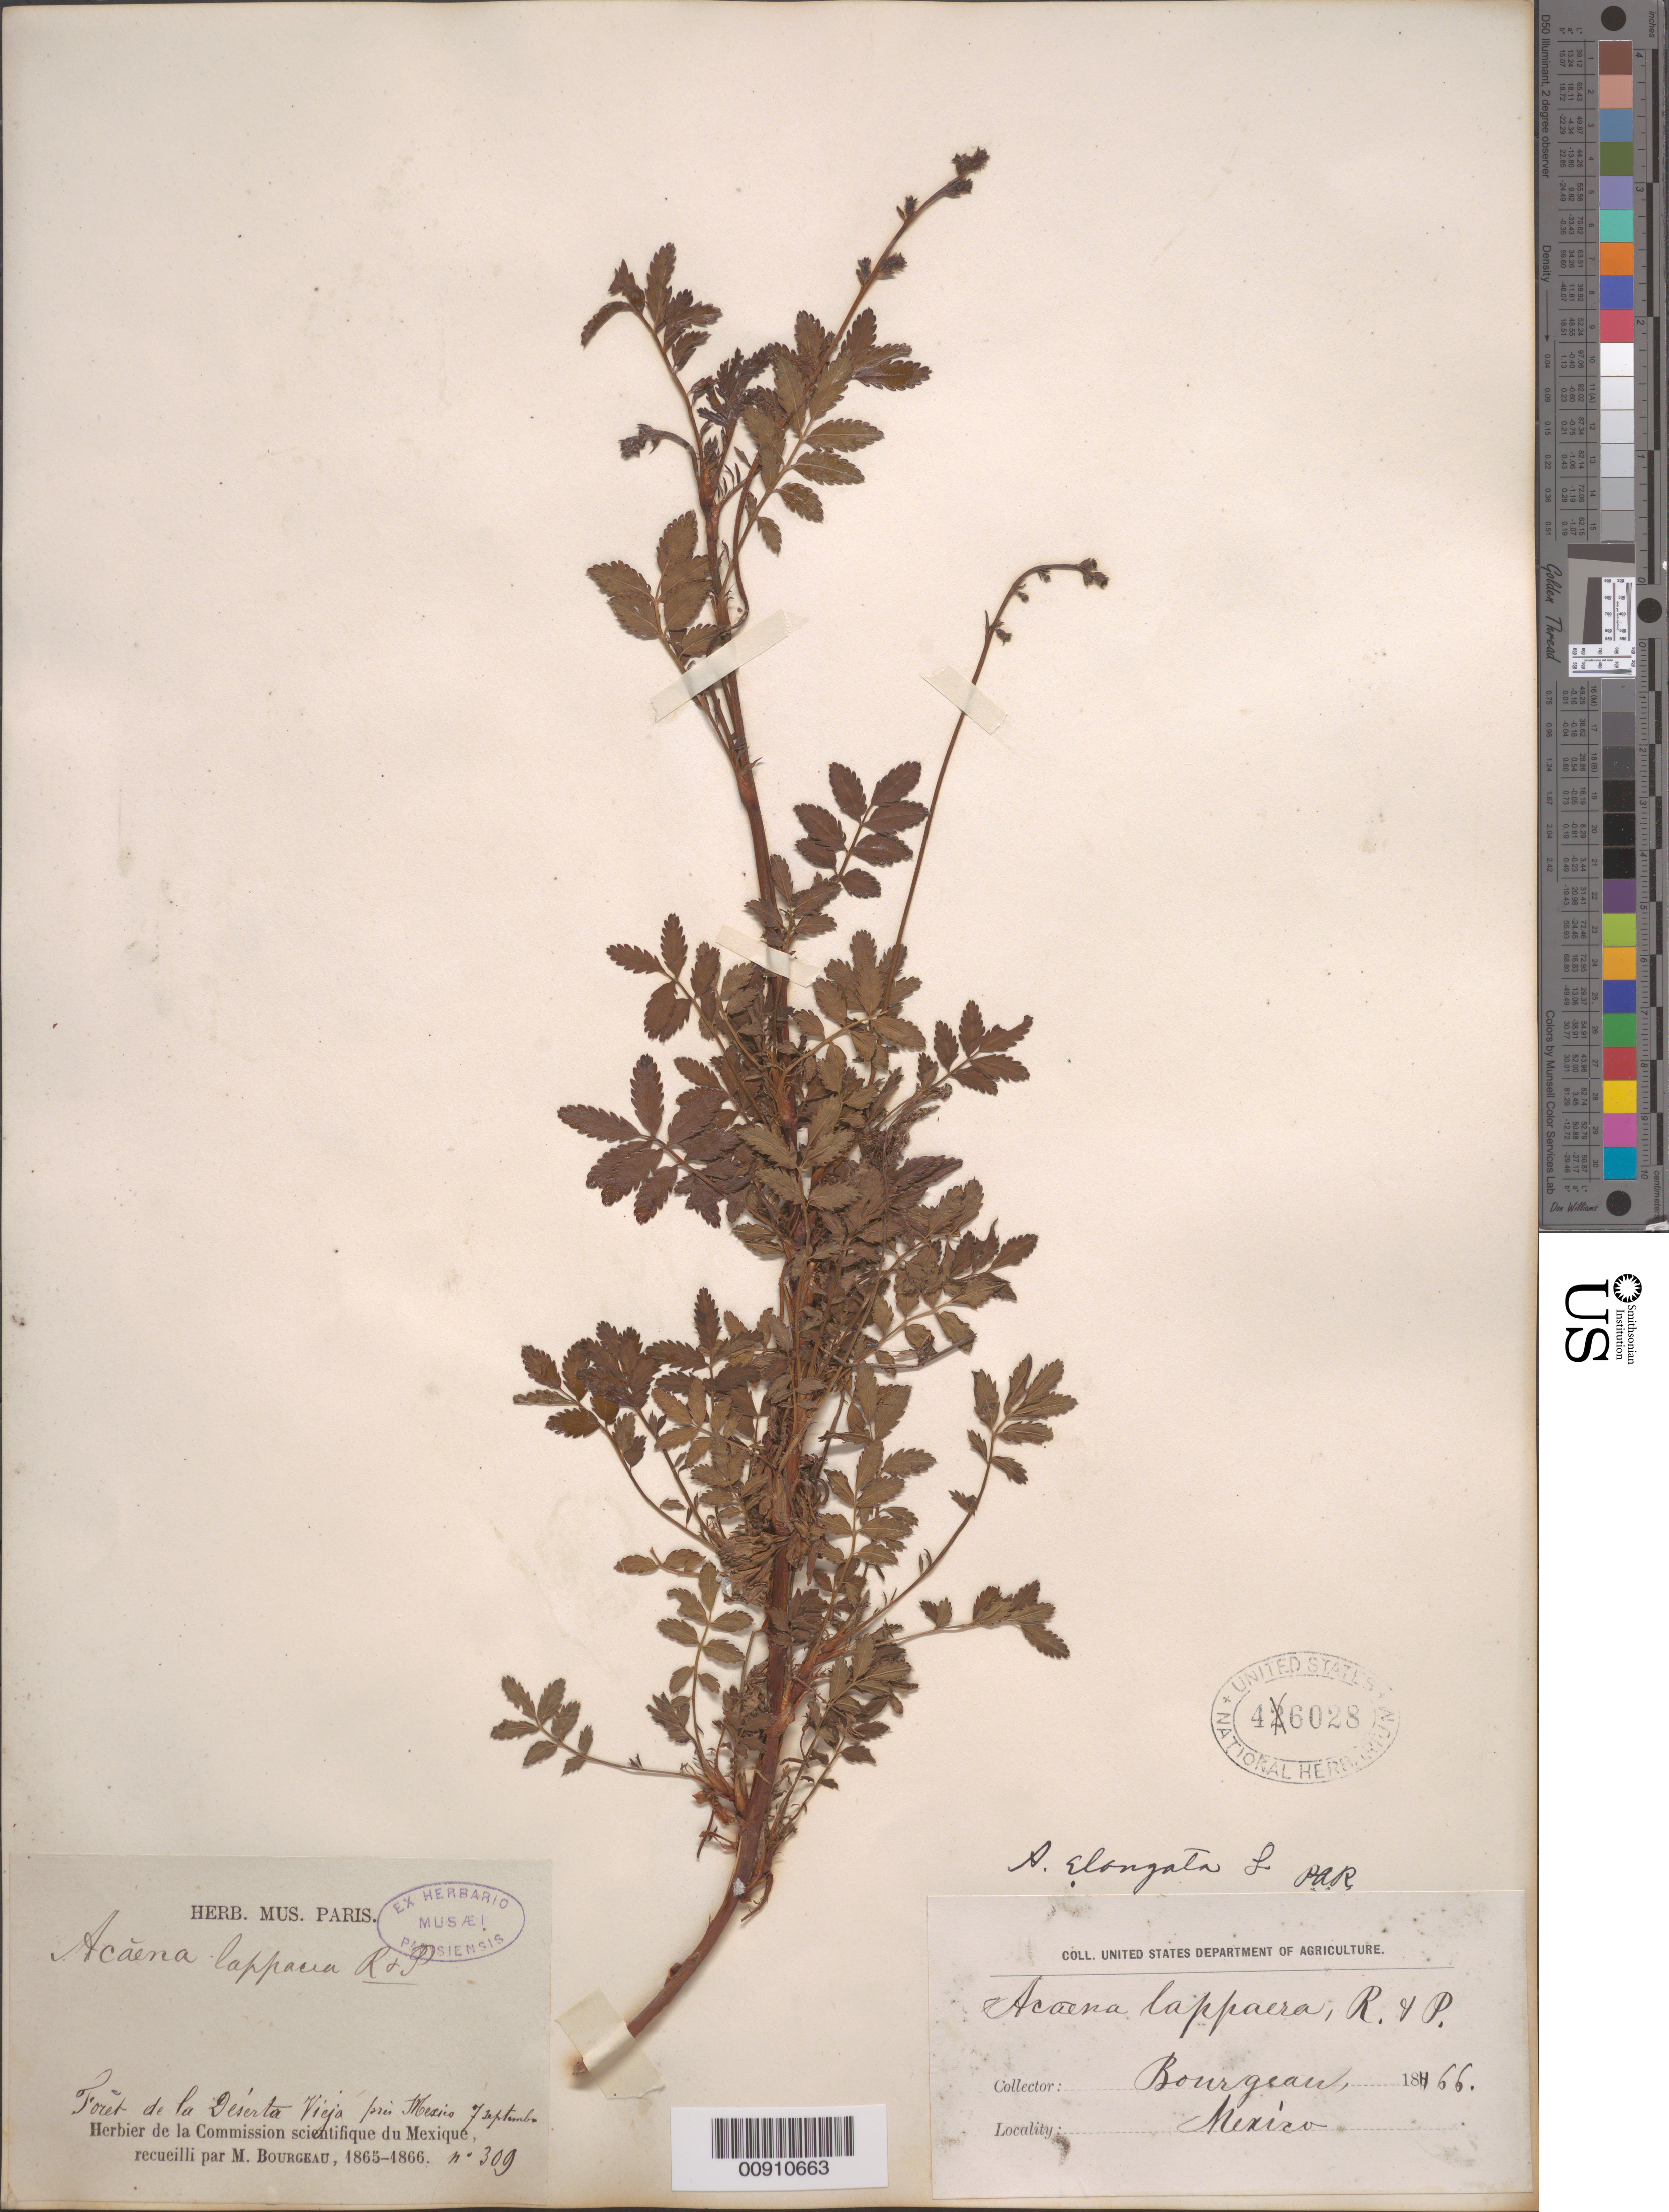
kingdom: Plantae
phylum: Tracheophyta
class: Magnoliopsida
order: Rosales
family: Rosaceae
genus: Acaena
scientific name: Acaena elongata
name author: L.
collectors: E. Bourgeau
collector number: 309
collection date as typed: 07 Sep 1866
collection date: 1866-09-07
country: Mexico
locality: Déserta Vieja près Mexico.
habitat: forêt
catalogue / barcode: US 46028